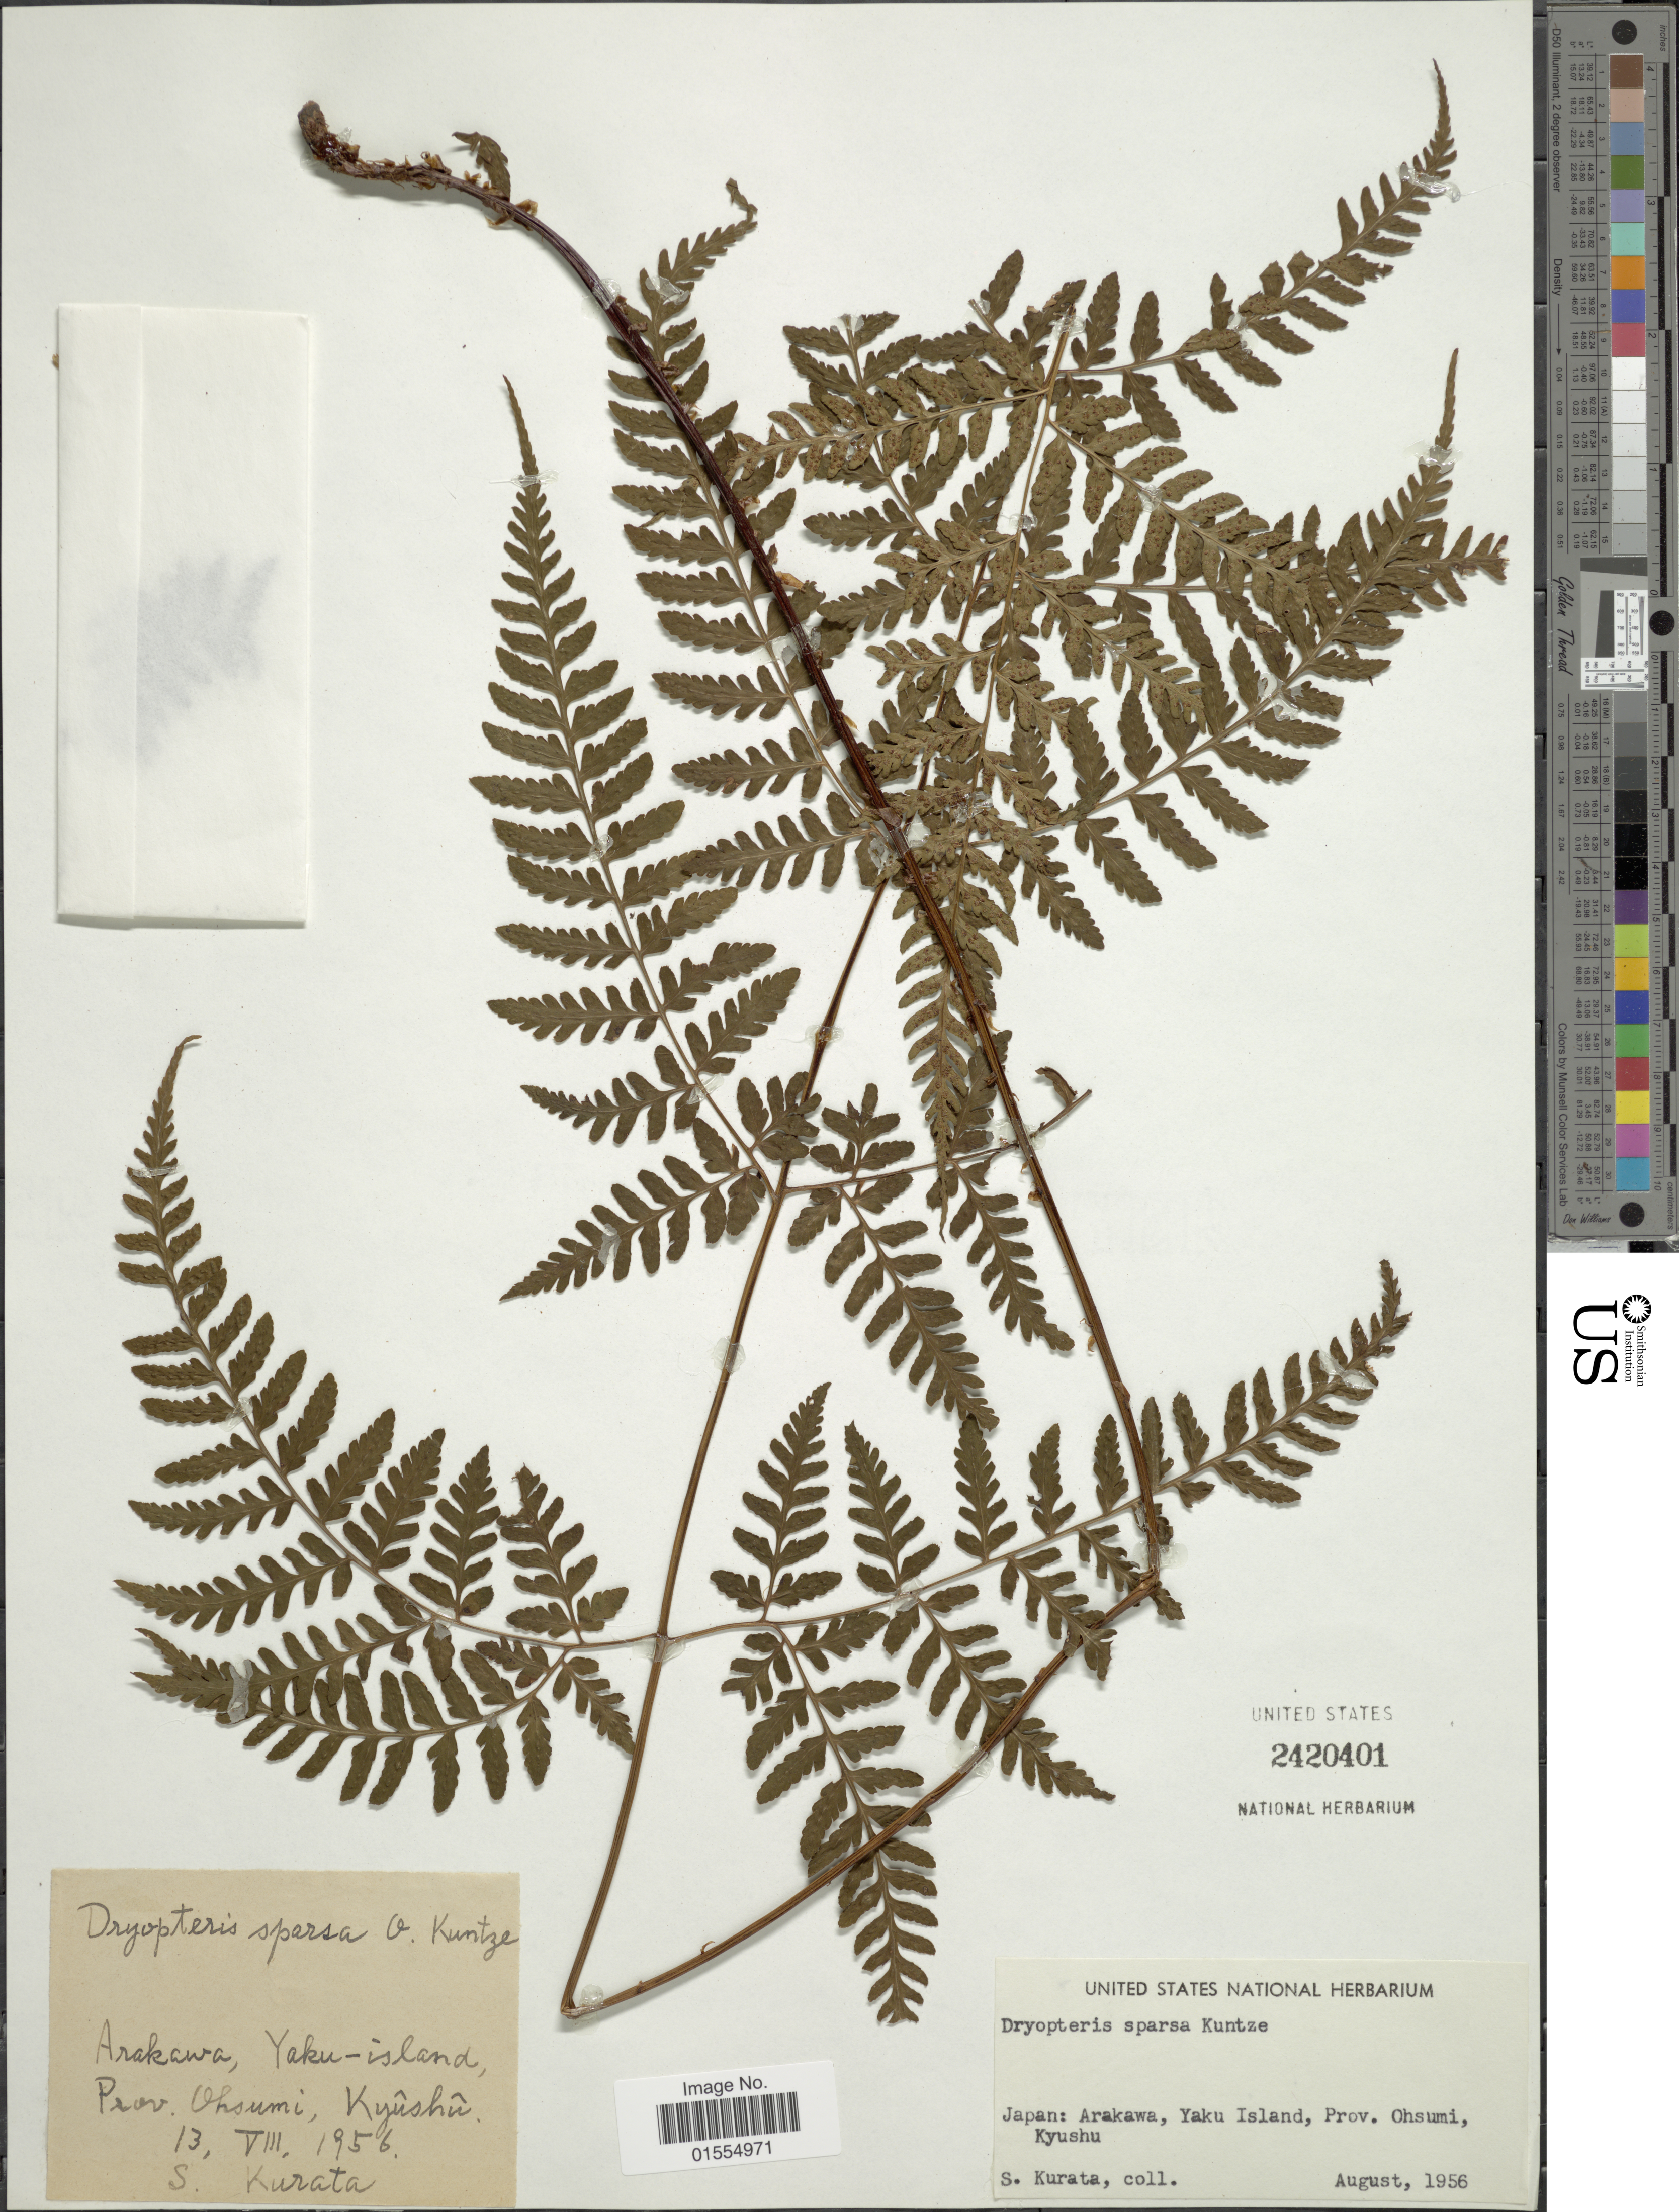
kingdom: Plantae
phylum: Tracheophyta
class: Polypodiopsida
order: Polypodiales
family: Dryopteridaceae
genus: Dryopteris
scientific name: Dryopteris sparsa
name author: (D. Don) Kuntze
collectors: Sa. Kurata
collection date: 1956-08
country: Japan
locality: Japan: Arakawa, Yaku Island, Prov. Ohsumi, Kyushu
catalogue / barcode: US 2420401